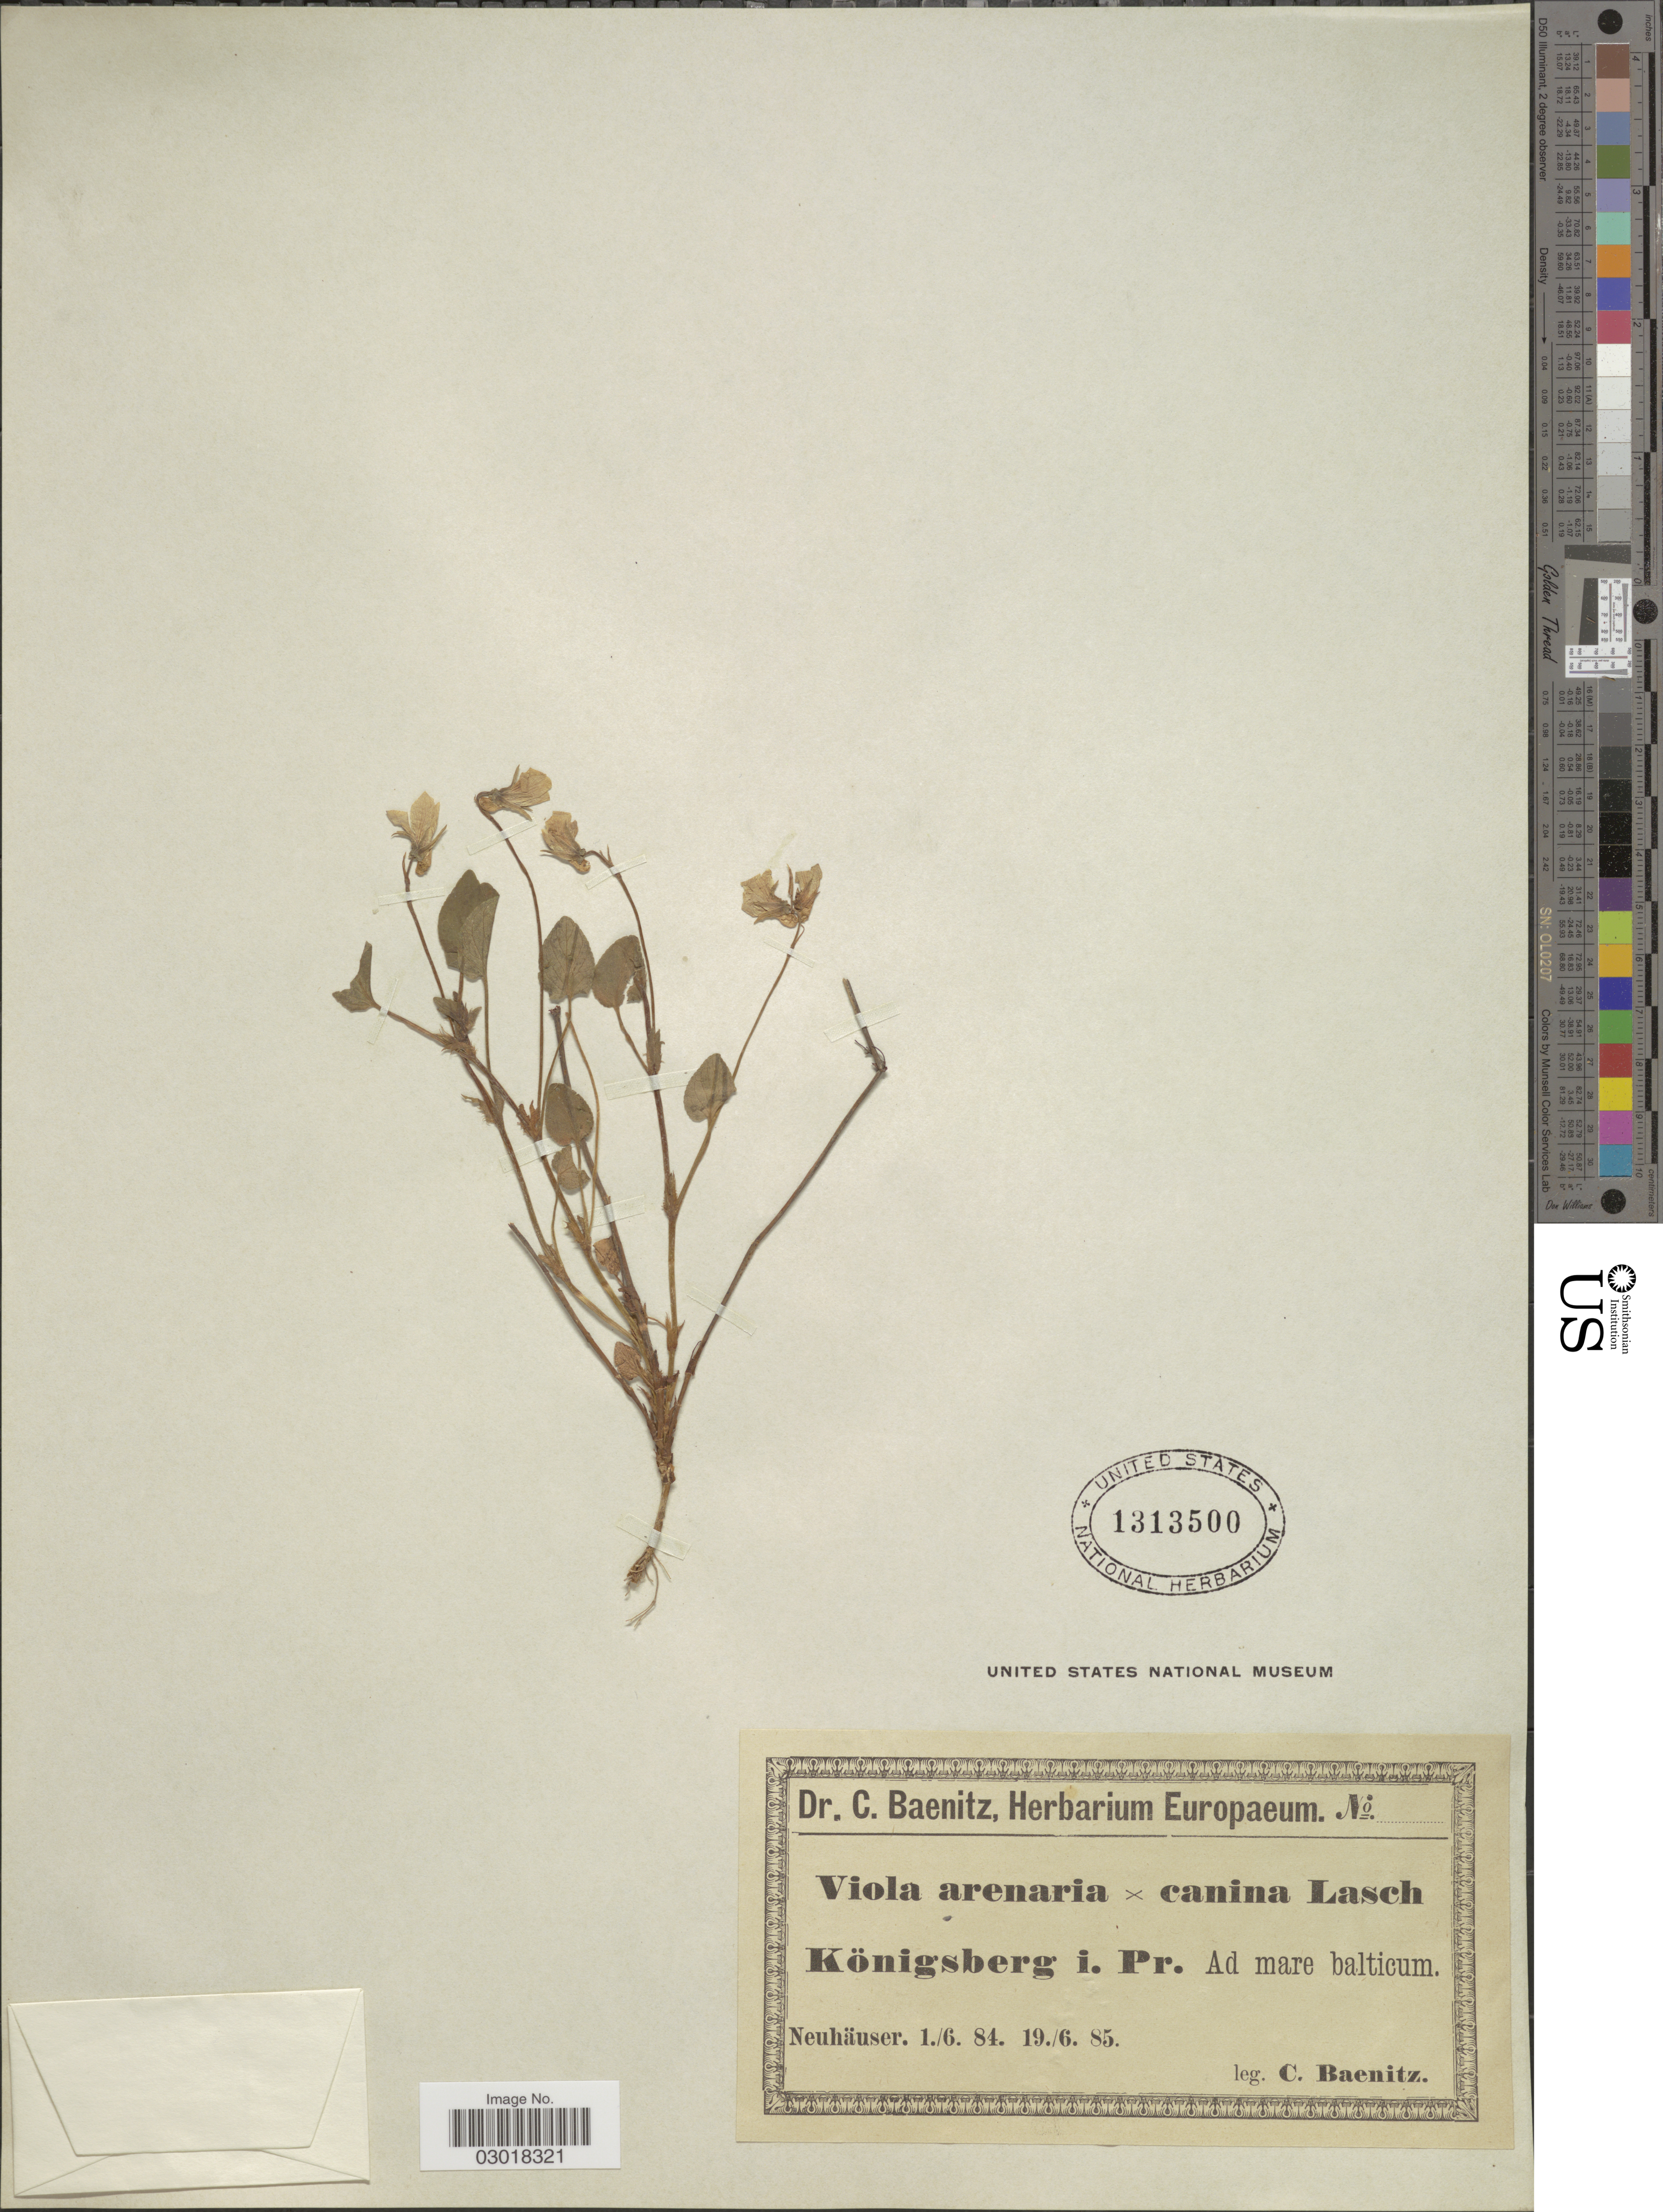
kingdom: Plantae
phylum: Tracheophyta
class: Magnoliopsida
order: Malpighiales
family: Violaceae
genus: Viola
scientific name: Viola arenaria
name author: DC.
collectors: C. G. Baenitz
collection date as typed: Transcribed d/m/y: 1/6/84 to 19/6/85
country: Russian Federation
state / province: Kaliningrad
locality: Königsberg i. Pr. Ad mare balticum.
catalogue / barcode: US 1313500